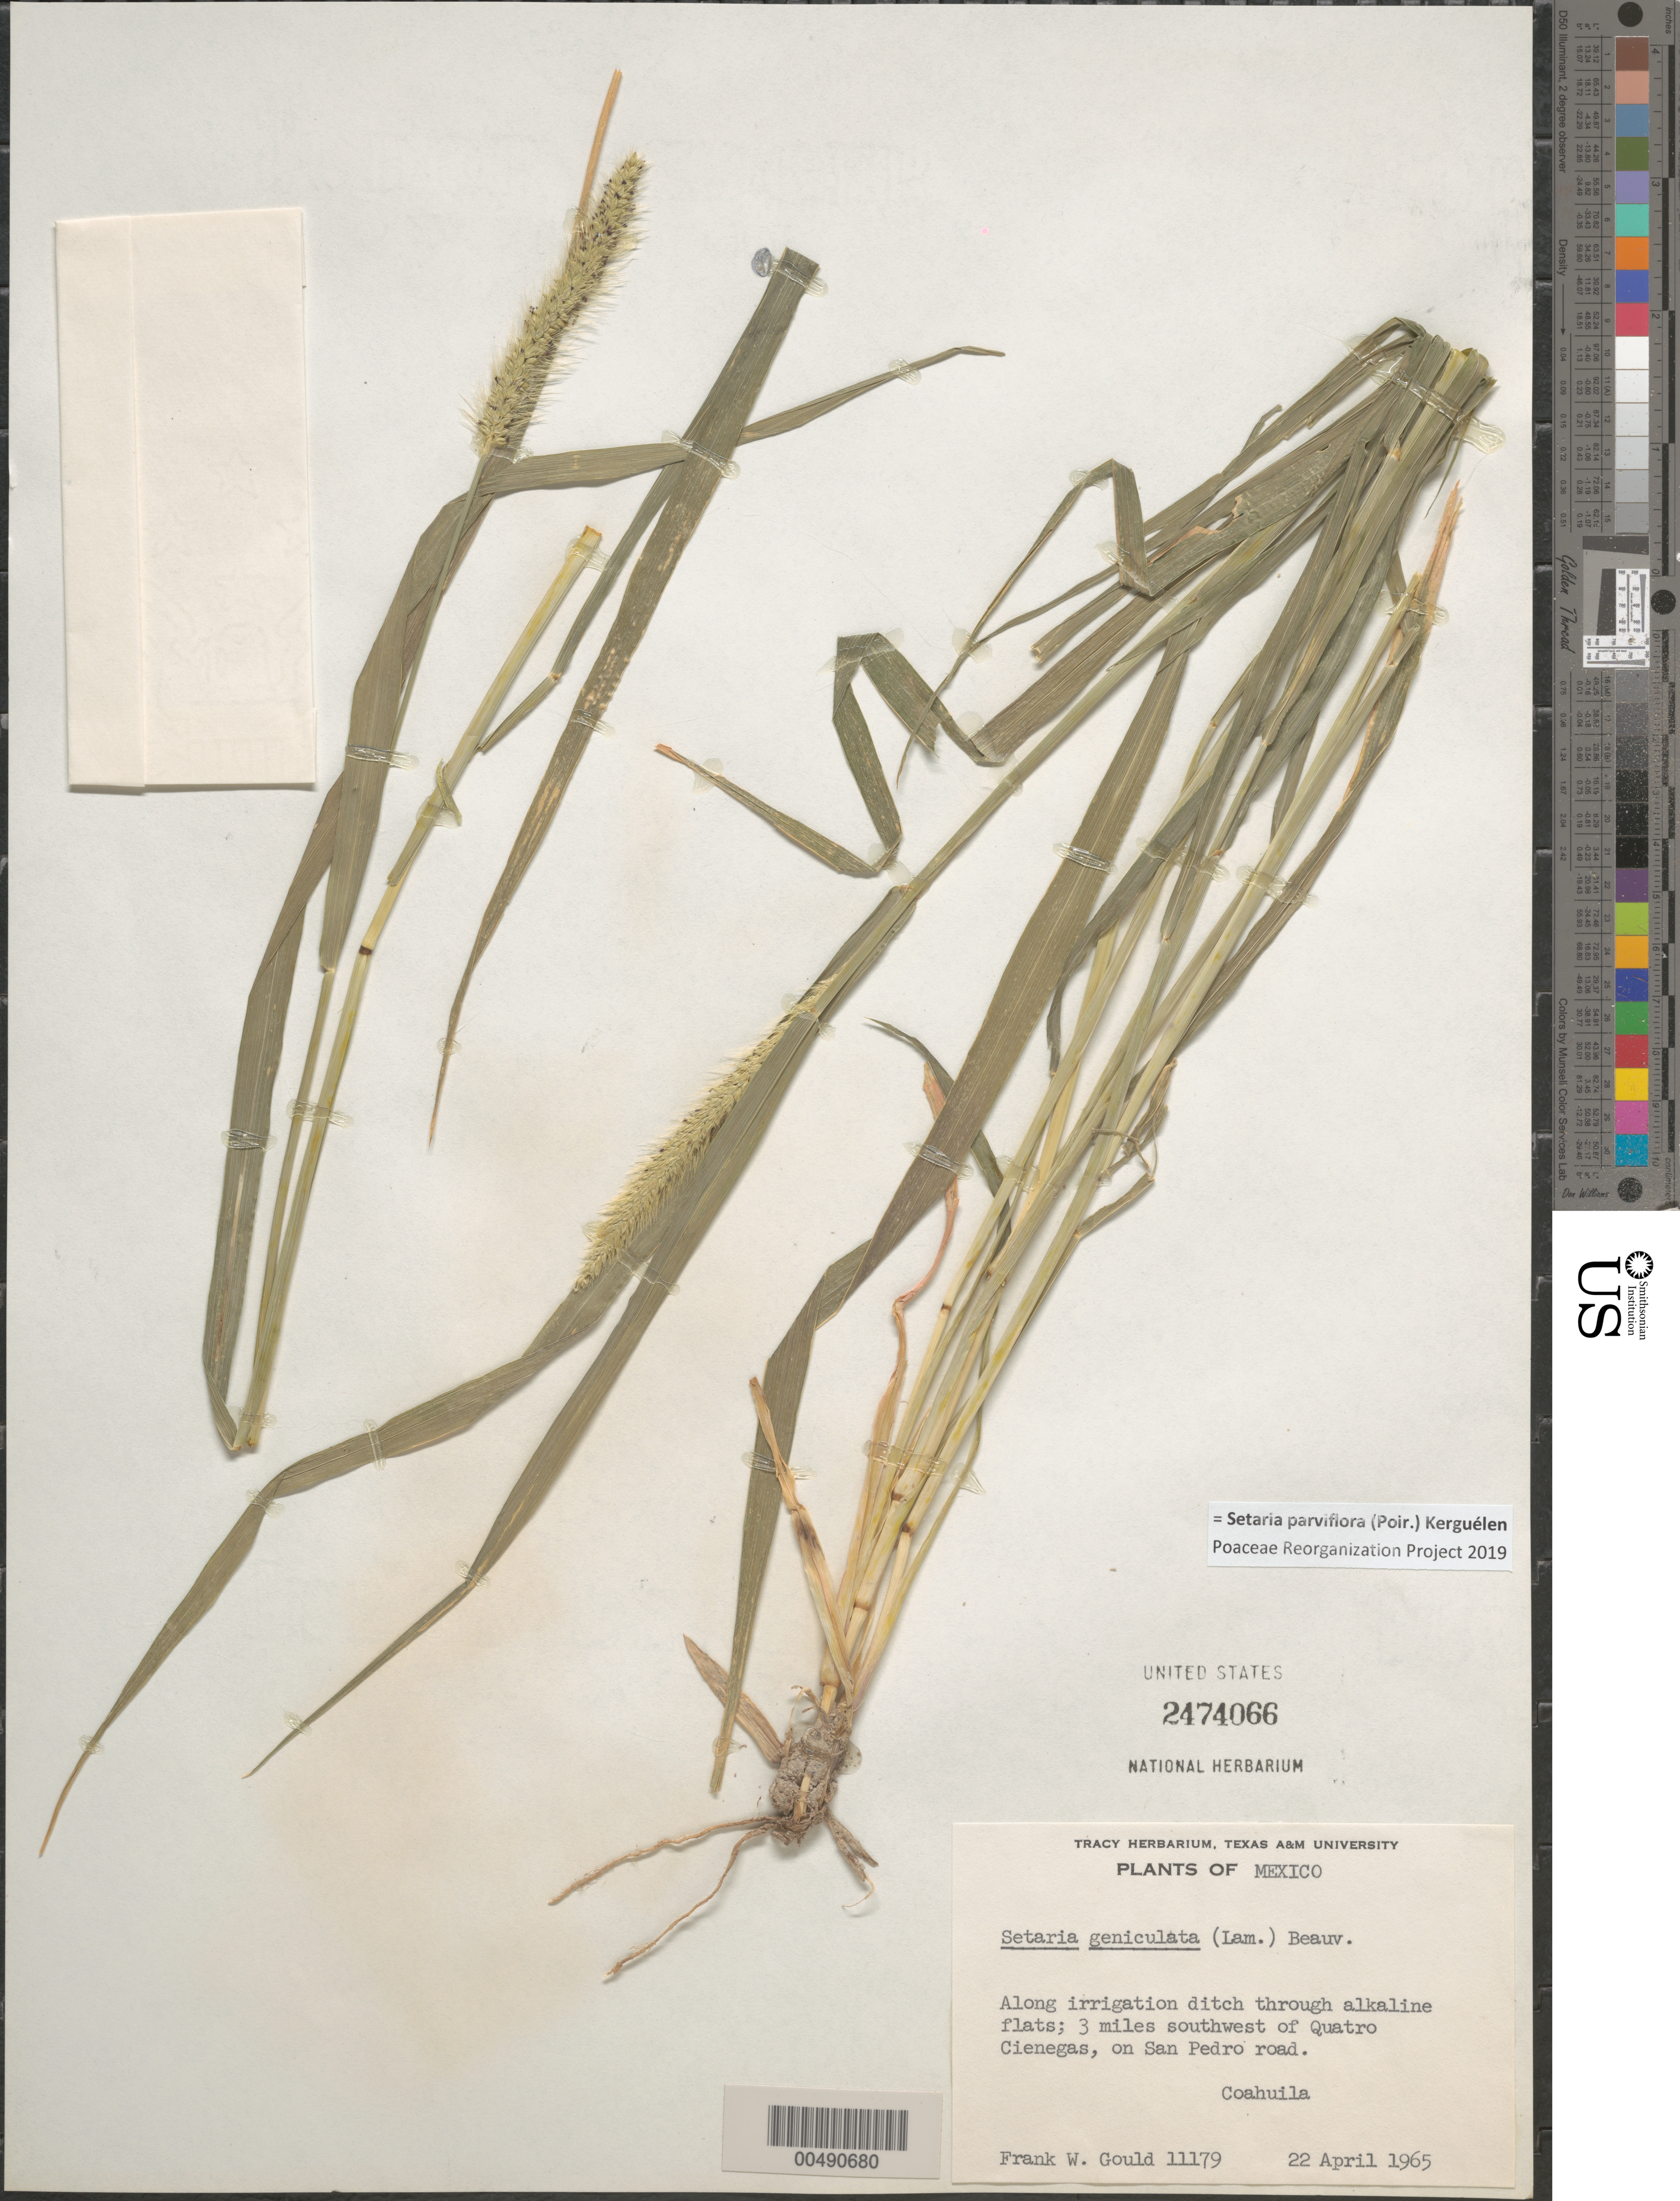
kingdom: Plantae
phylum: Tracheophyta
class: Liliopsida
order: Poales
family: Poaceae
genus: Setaria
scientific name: Setaria parviflora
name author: (Poir.) Kerguélen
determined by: Poaceae Reorganization Project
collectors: F. W. Gould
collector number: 11179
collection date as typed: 22 Apr 1965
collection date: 1965-04-22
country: Mexico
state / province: Coahuila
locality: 3 mi SW of Quatro Ciénegas, on San Pedro Rd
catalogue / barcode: US 2474066